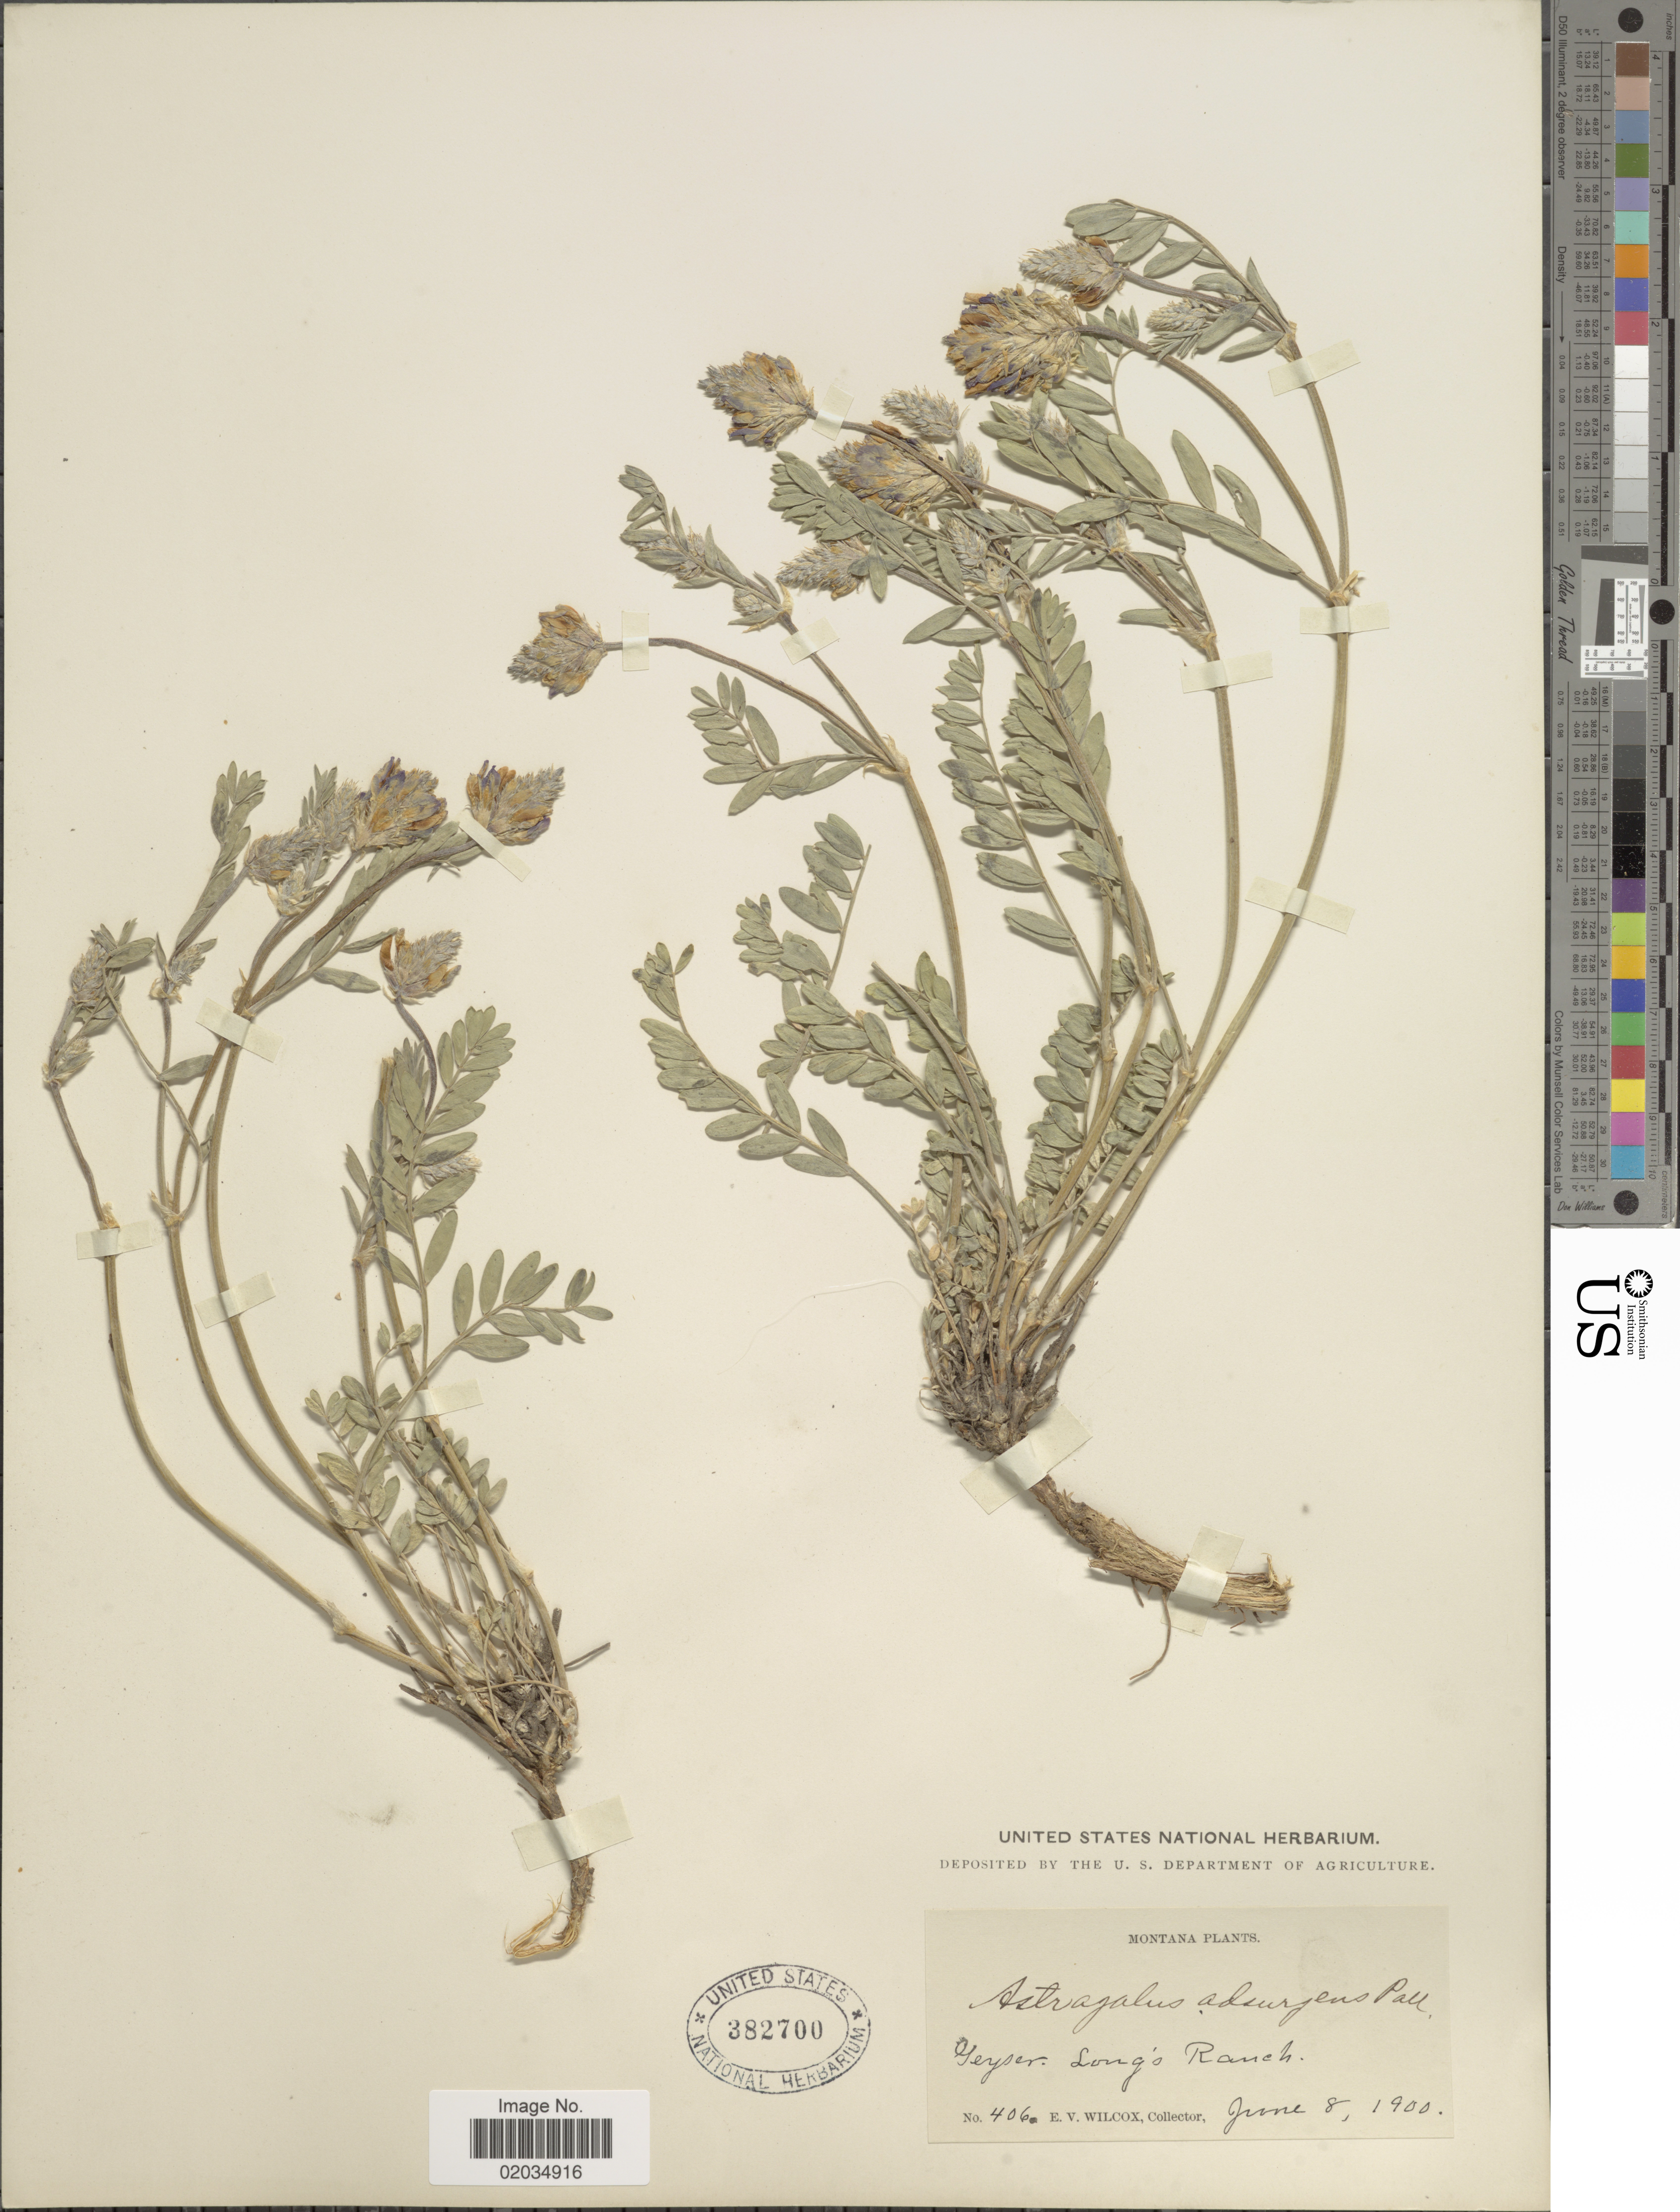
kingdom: Plantae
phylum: Tracheophyta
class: Magnoliopsida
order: Fabales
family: Fabaceae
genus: Astragalus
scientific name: Astragalus striatus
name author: Nutt.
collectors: E. V. Wilcox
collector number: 406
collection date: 1900-06-08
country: United States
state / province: Montana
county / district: Judith Basin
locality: Geyser, Long's Ranch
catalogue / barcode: US 382700